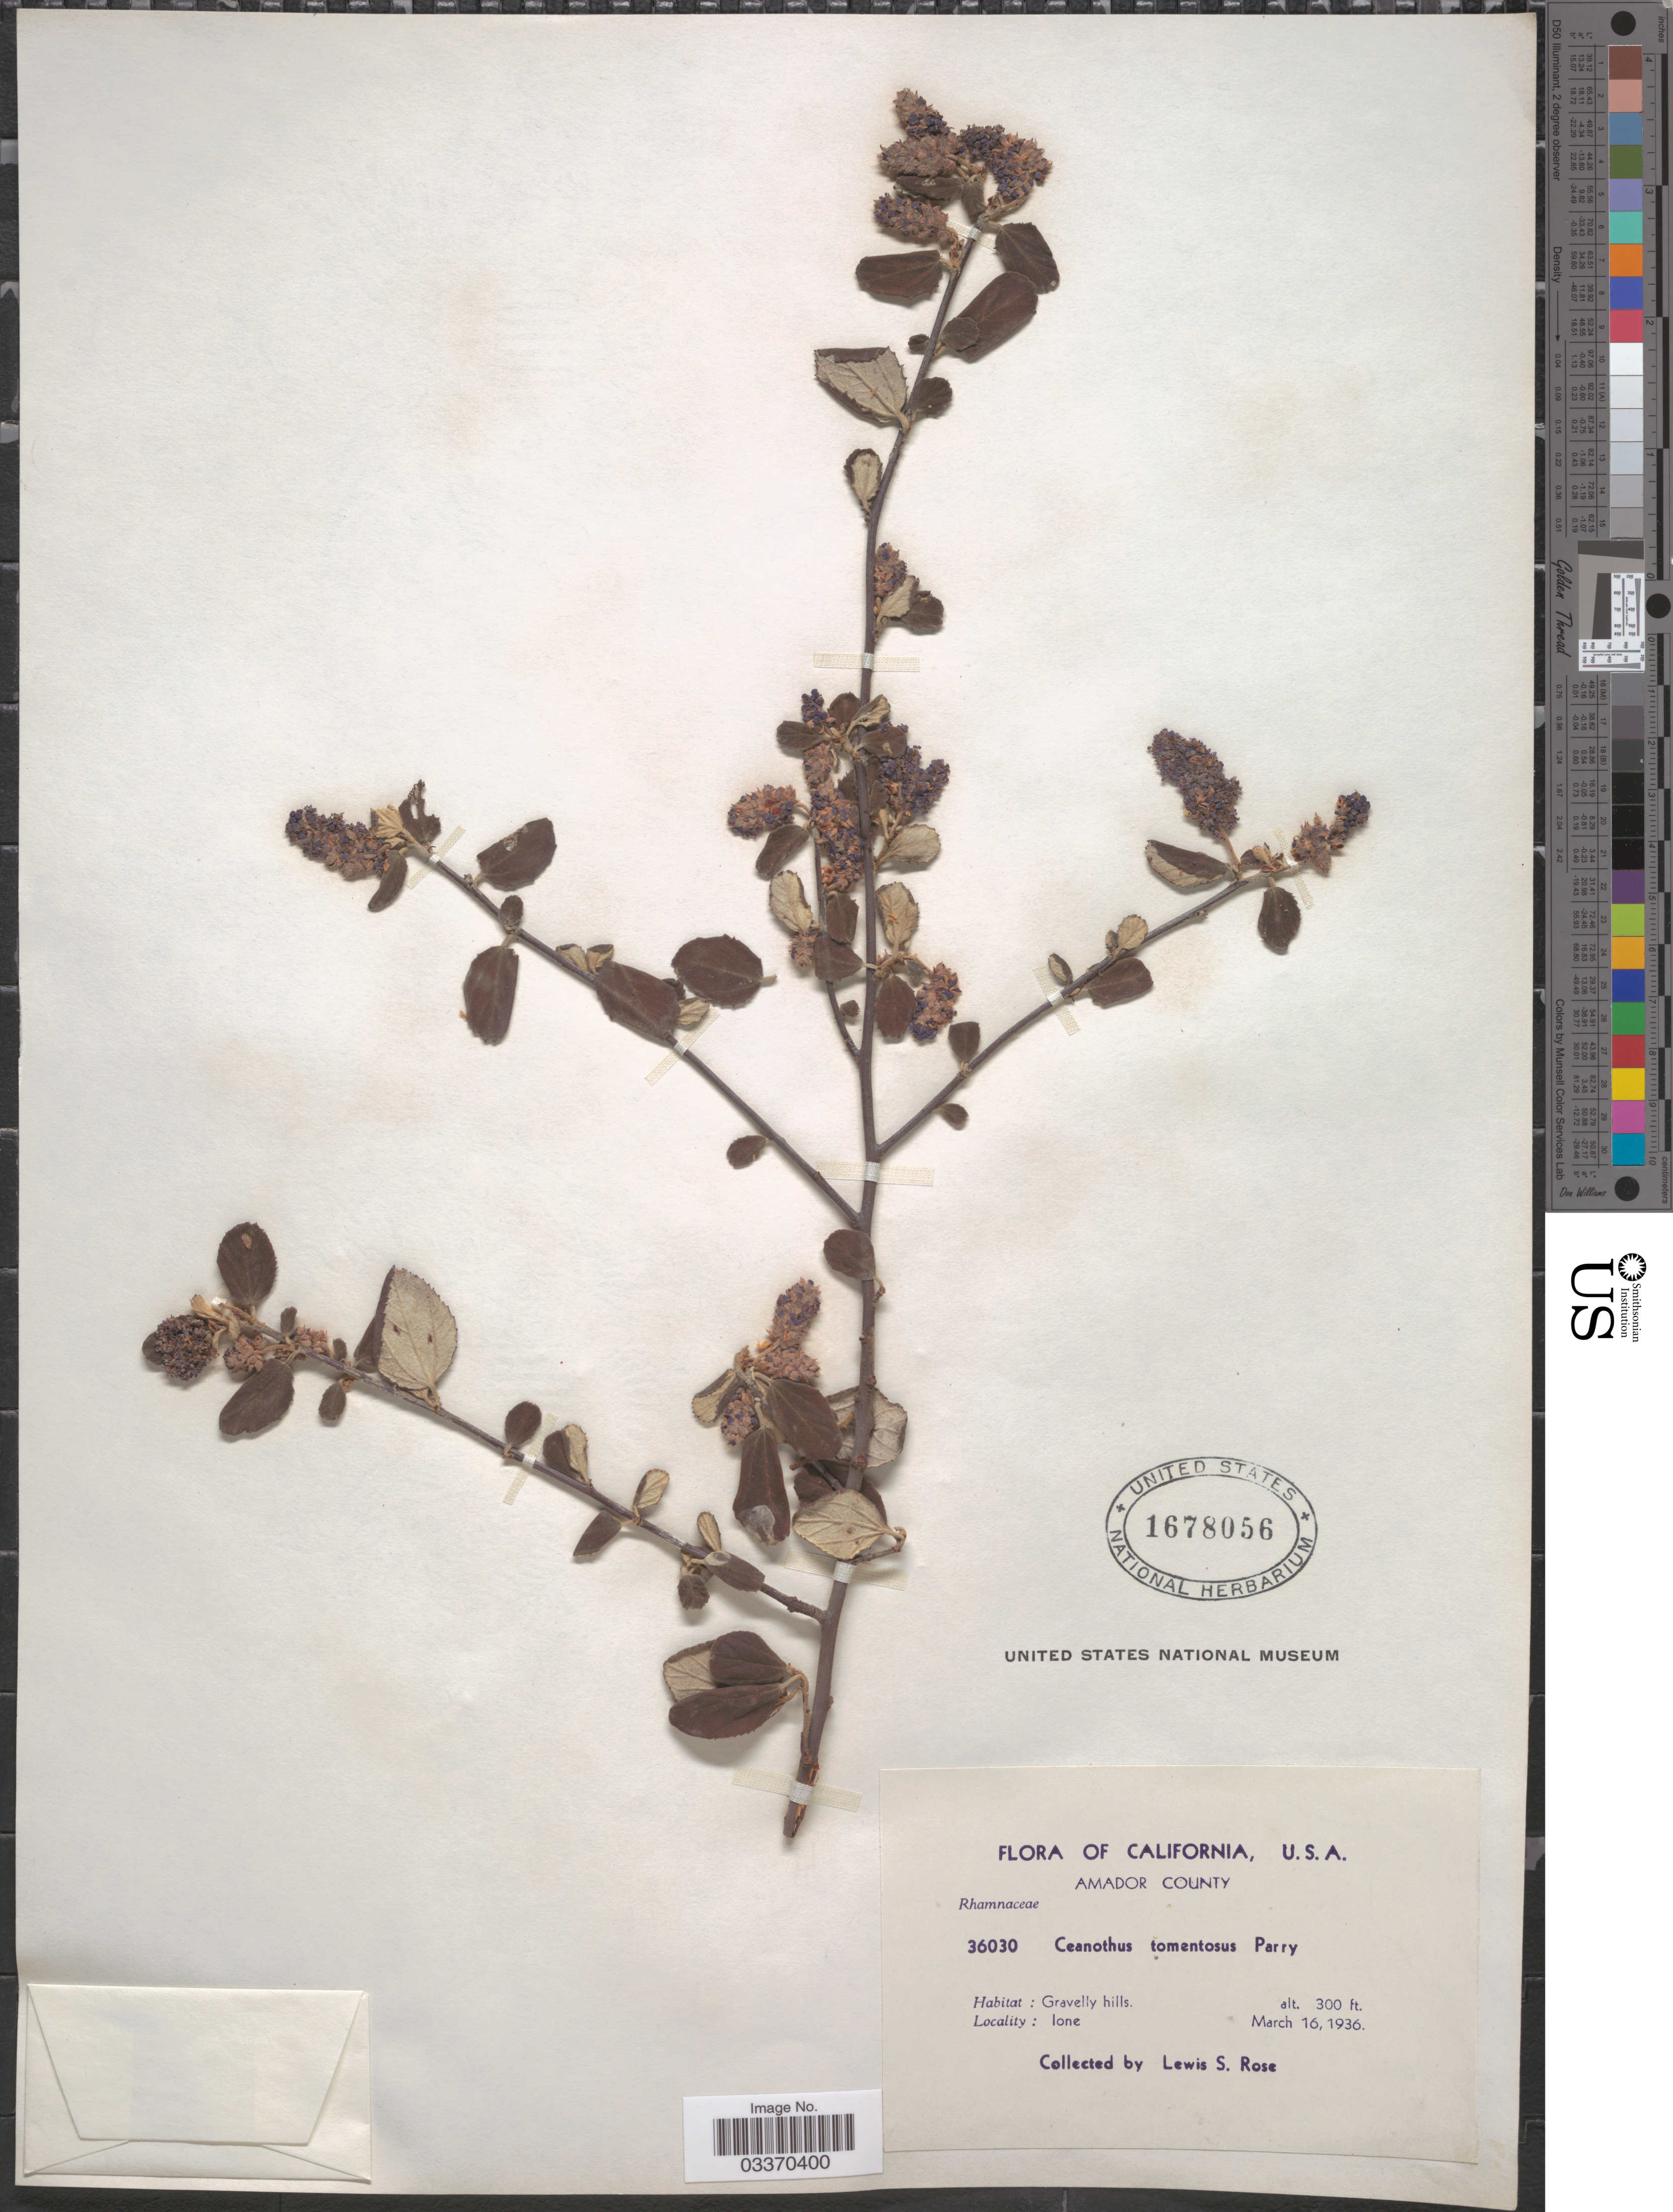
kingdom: Plantae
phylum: Tracheophyta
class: Magnoliopsida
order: Rosales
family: Rhamnaceae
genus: Ceanothus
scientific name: Ceanothus tomentosus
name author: Parry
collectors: L. S. Rose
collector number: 36030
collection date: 1936-03-16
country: United States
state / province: California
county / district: Amador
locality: Amador County. Ione.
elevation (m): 91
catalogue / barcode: US 1678056